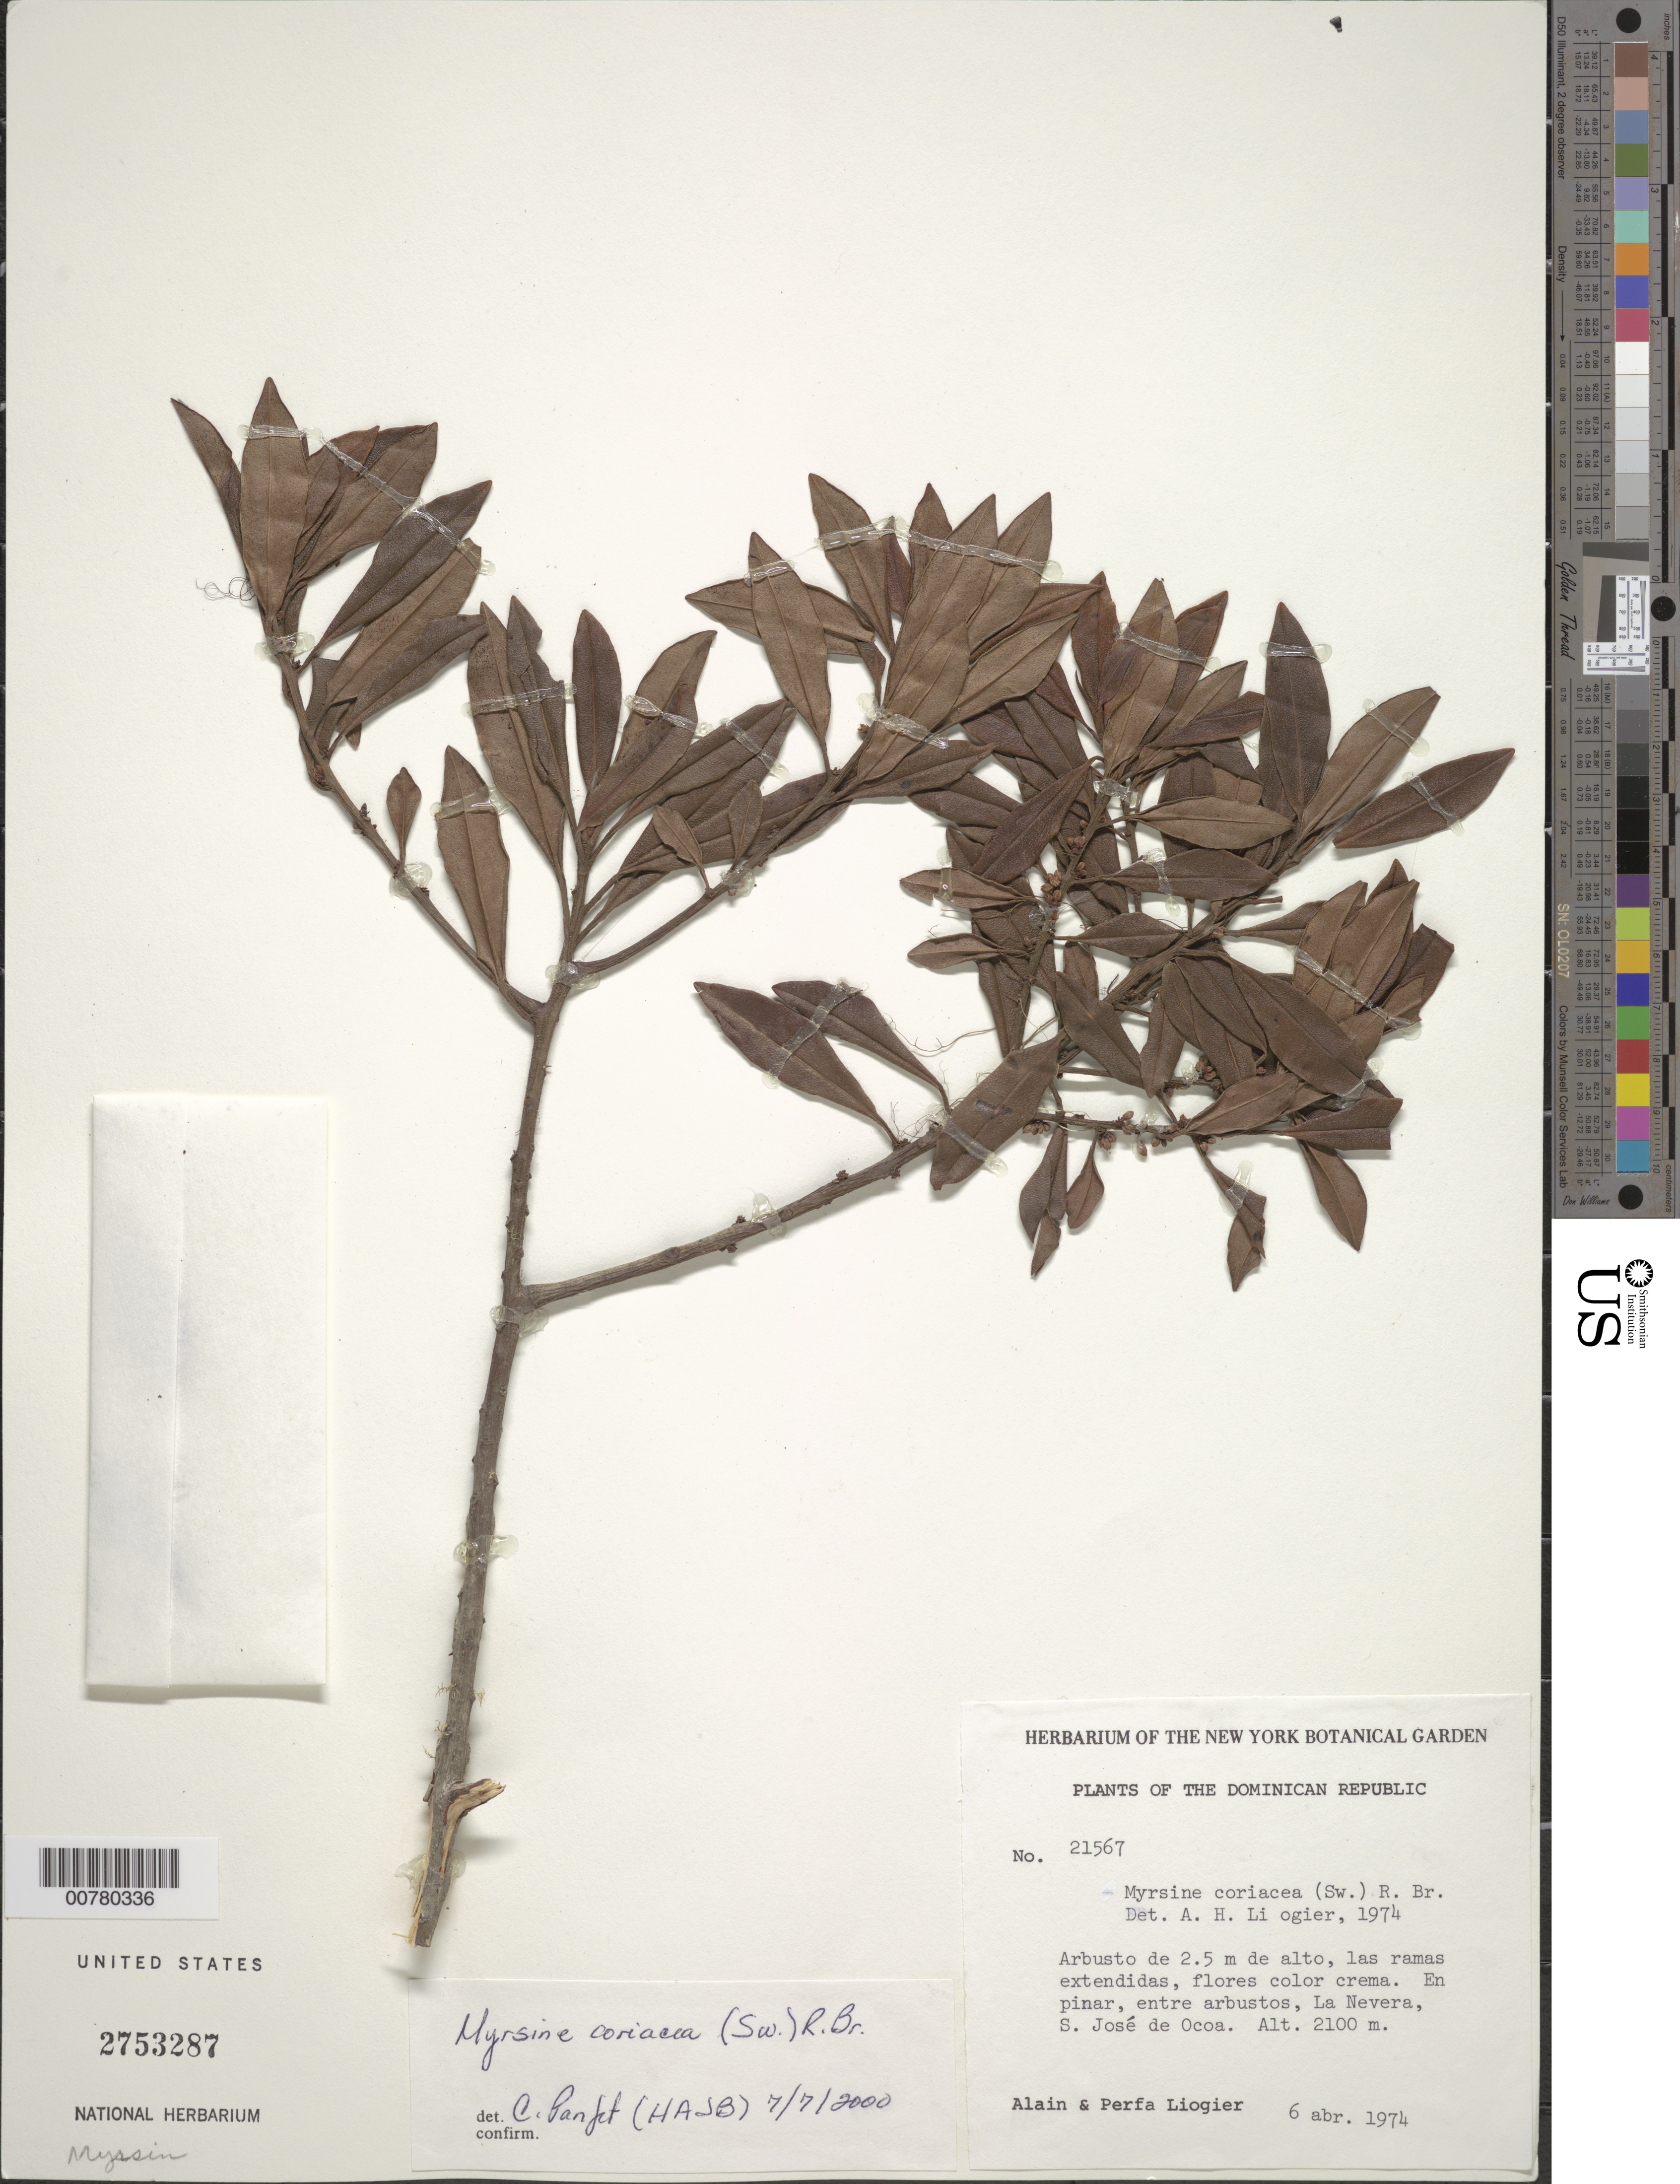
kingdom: Plantae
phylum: Tracheophyta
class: Magnoliopsida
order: Ericales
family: Primulaceae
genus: Myrsine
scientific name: Myrsine coriacea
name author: (Sw.) R. Br. ex Roem. & Schult.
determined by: Panfet, C.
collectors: A. H. Liogier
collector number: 21567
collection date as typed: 06 Apr 1974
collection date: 1974-04-06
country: Dominican Republic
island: Hispaniola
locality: San José de Ocoa, La Nevera.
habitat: In pine land, within shrubs.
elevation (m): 2100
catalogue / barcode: US 2753287